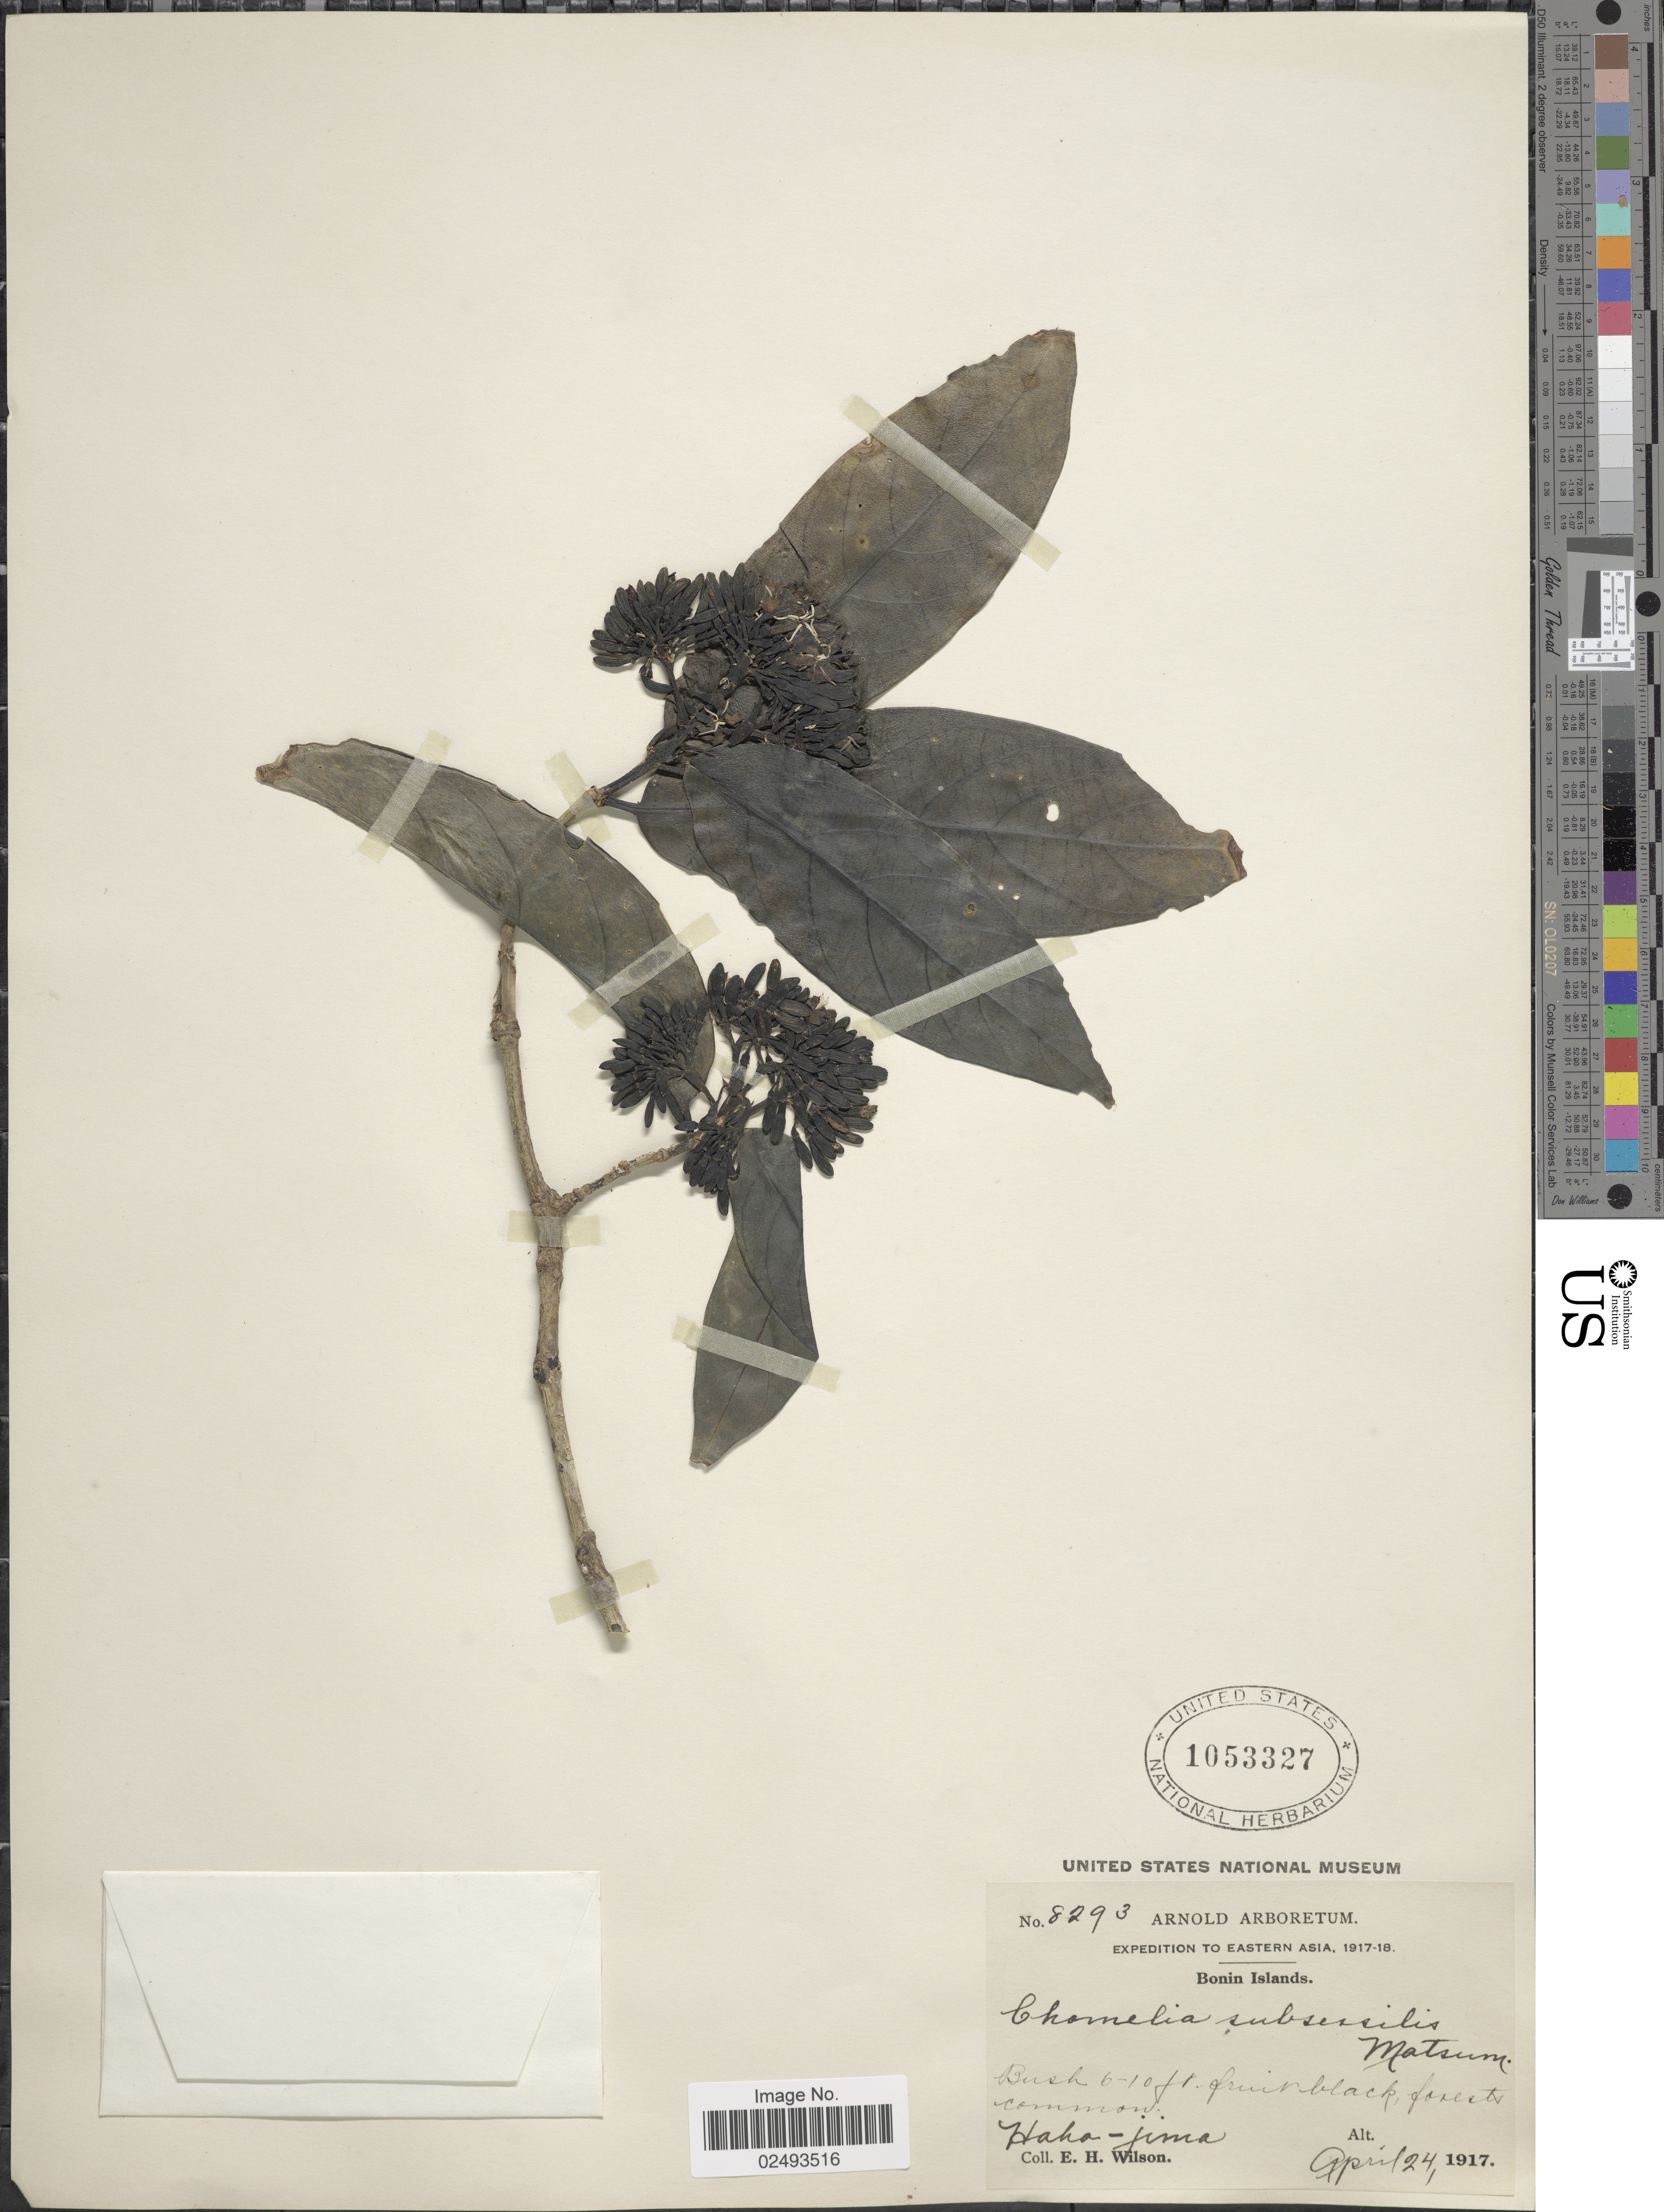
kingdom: Plantae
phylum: Tracheophyta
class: Magnoliopsida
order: Gentianales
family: Rubiaceae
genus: Tarenna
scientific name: Tarenna subsessilis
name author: (A. Gray) T. Itô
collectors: E. Wilson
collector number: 8293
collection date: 1917-04-24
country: Japan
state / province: Tokyo, Federal City of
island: Bonin Islands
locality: Eastern Asia, Bonin Islands, Haha-jima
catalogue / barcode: US 1053327